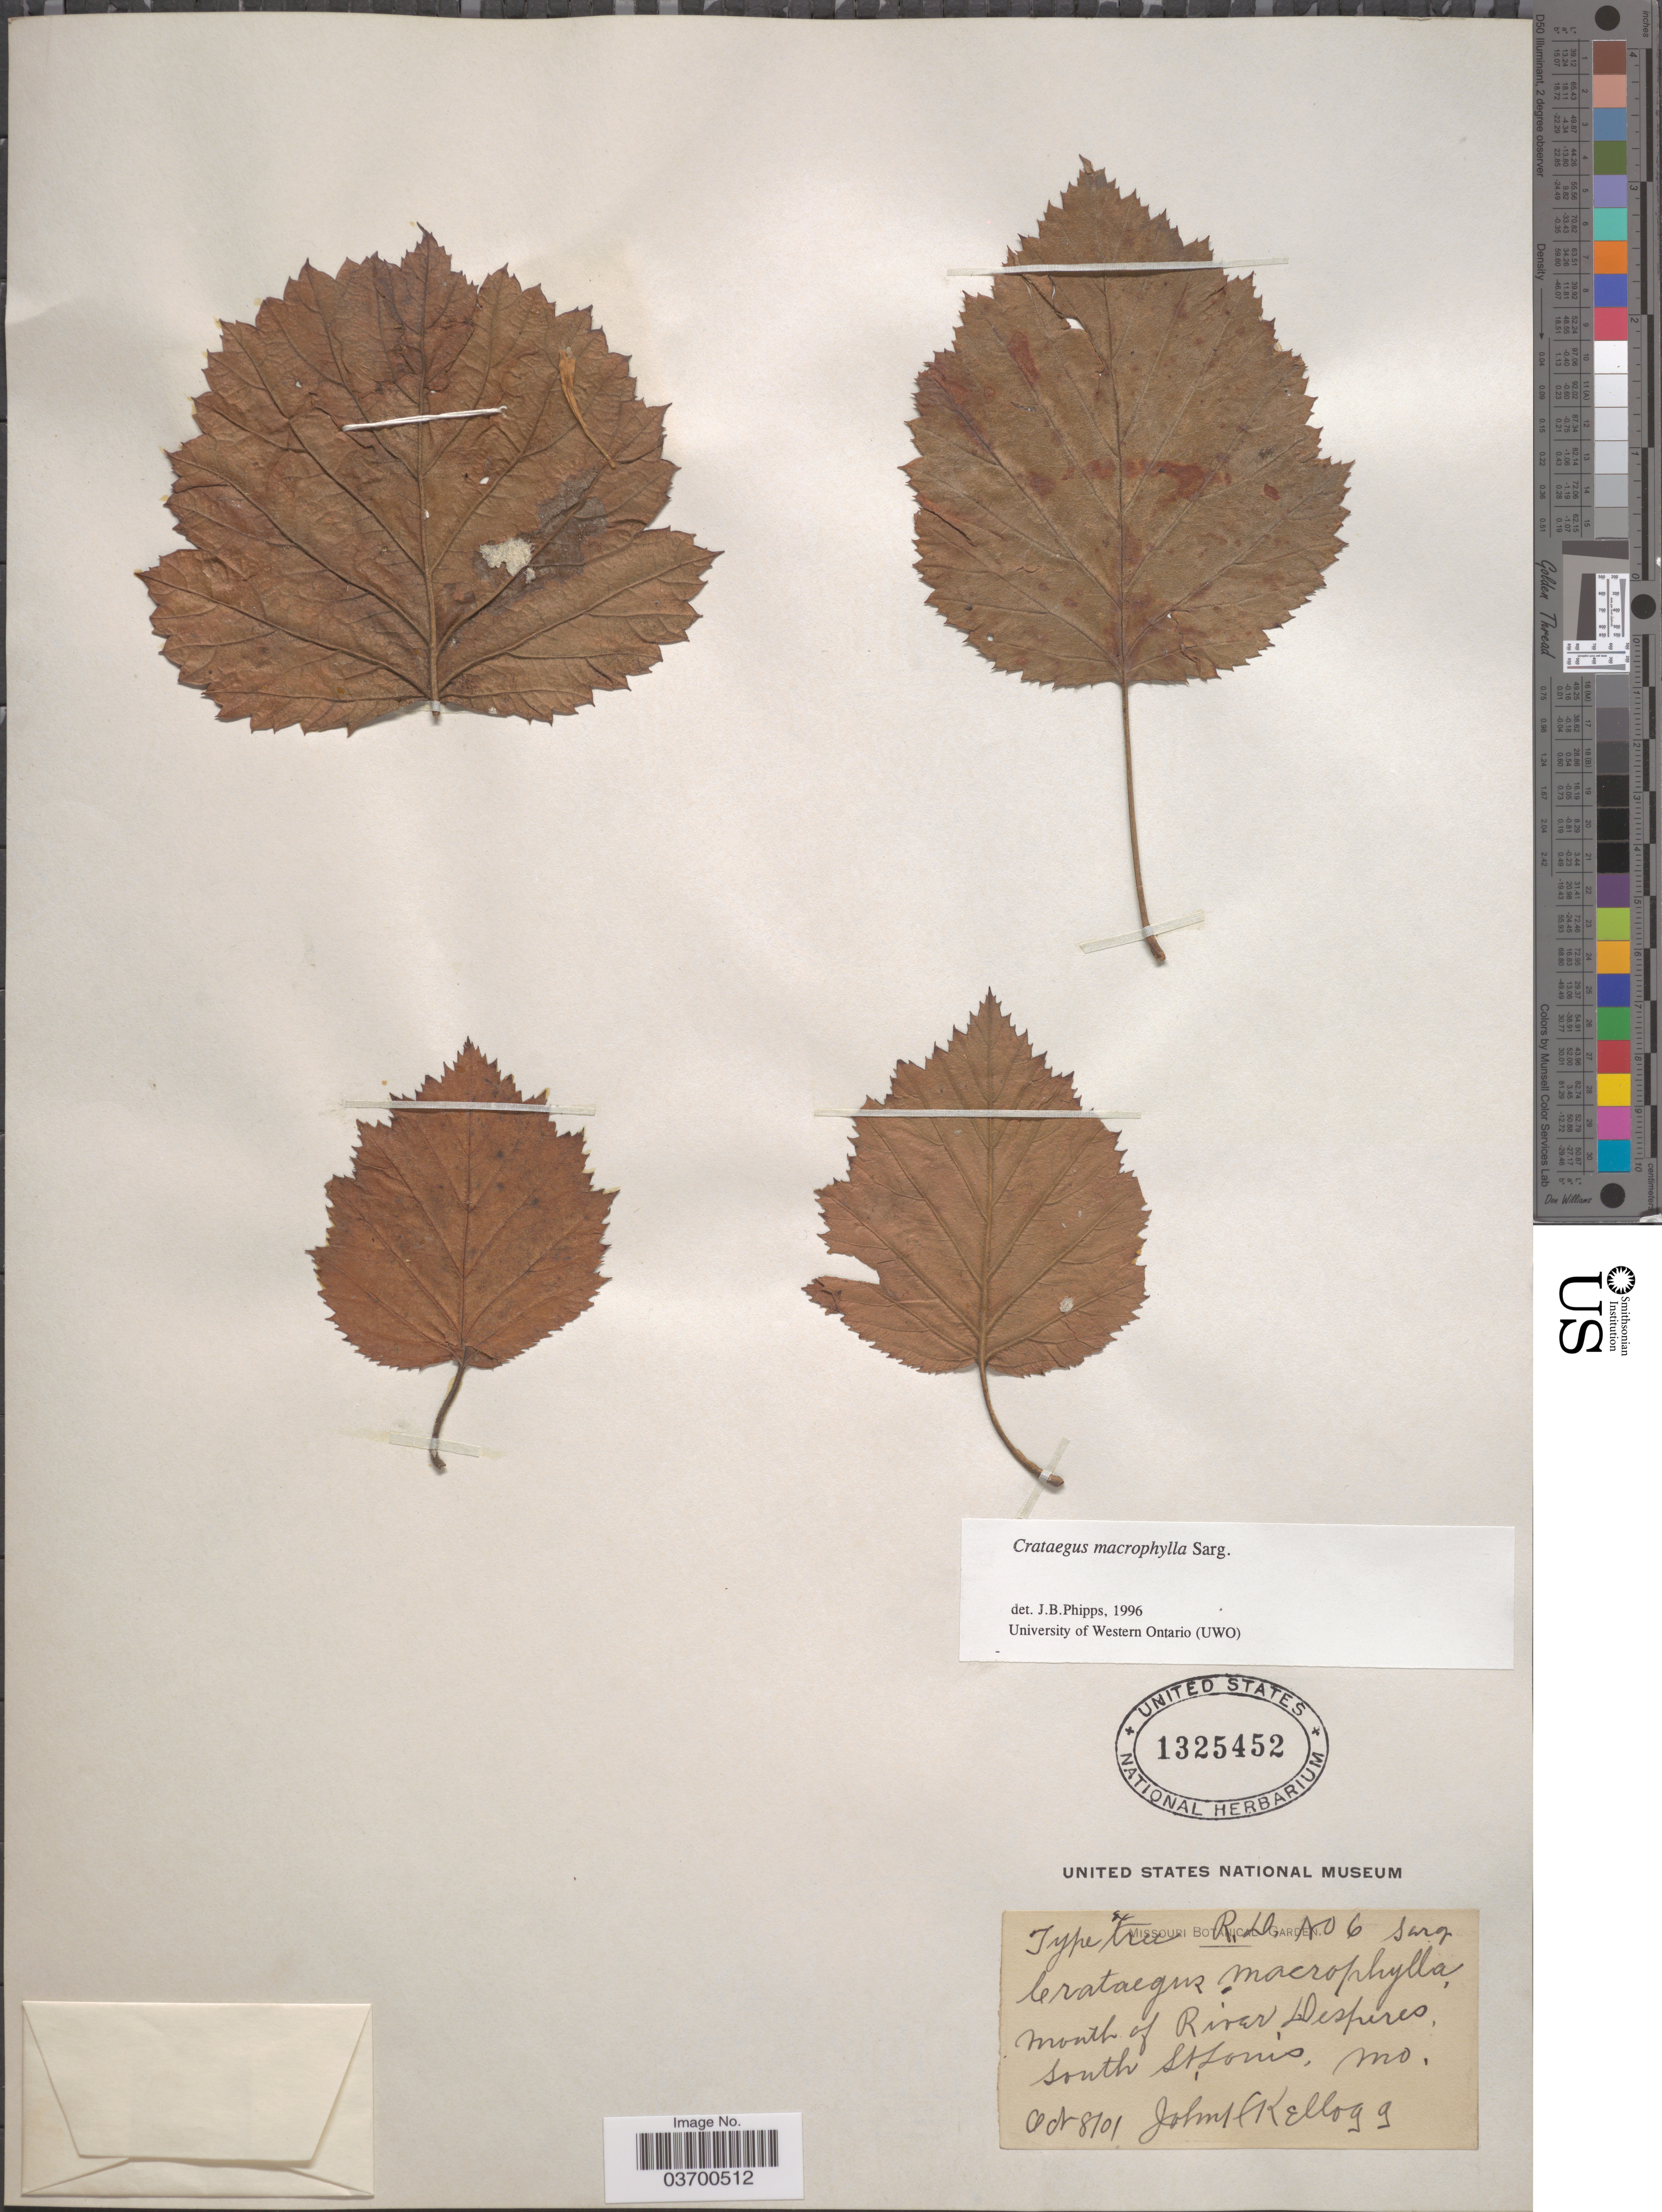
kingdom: Plantae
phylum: Tracheophyta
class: Magnoliopsida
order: Rosales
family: Rosaceae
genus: Crataegus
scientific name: Crataegus macrophylla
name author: Sarg.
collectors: J. H. Kellogg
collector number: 6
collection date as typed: Transcribed d/m/y: 8/10/1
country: United States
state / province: Missouri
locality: Mouth of River Desperes, south St Louis.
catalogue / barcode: US 1325452